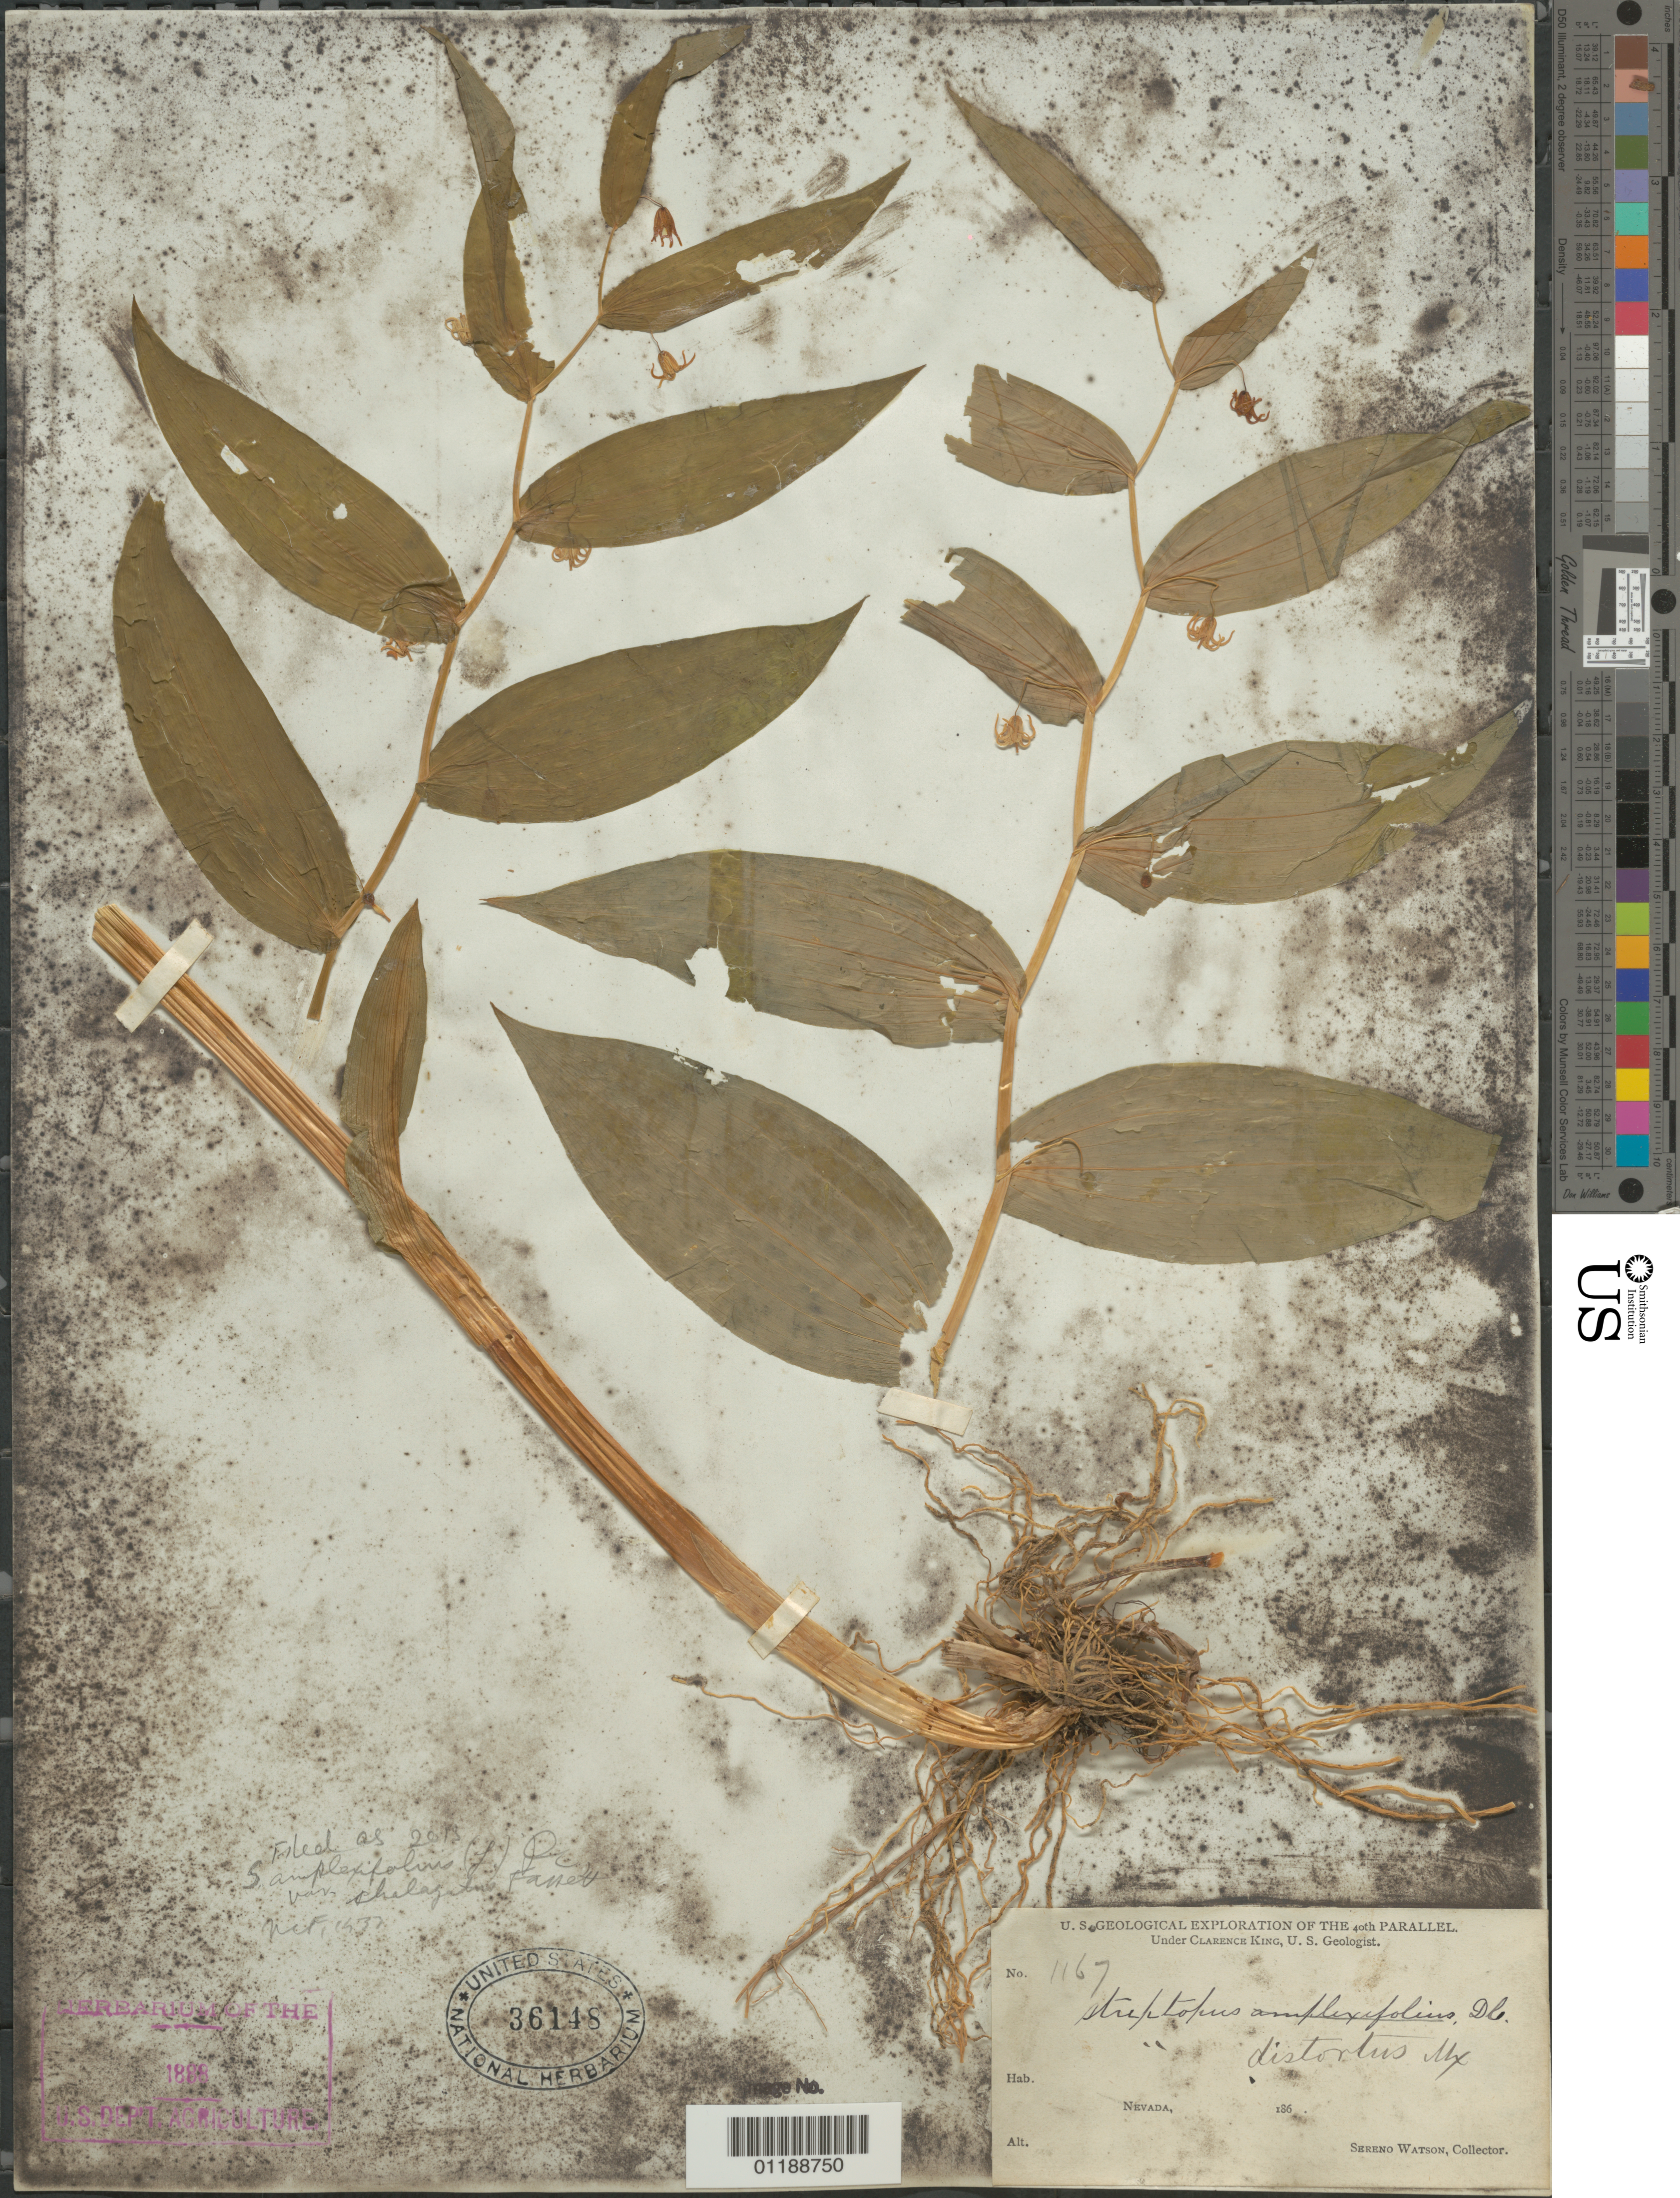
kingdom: Plantae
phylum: Tracheophyta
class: Liliopsida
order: Liliales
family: Liliaceae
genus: Streptopus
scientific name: Streptopus amplexifolius var. chalazatus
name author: Fassett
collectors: S. Watson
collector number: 1167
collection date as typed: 186-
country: United States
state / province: Nevada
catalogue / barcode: US 36148